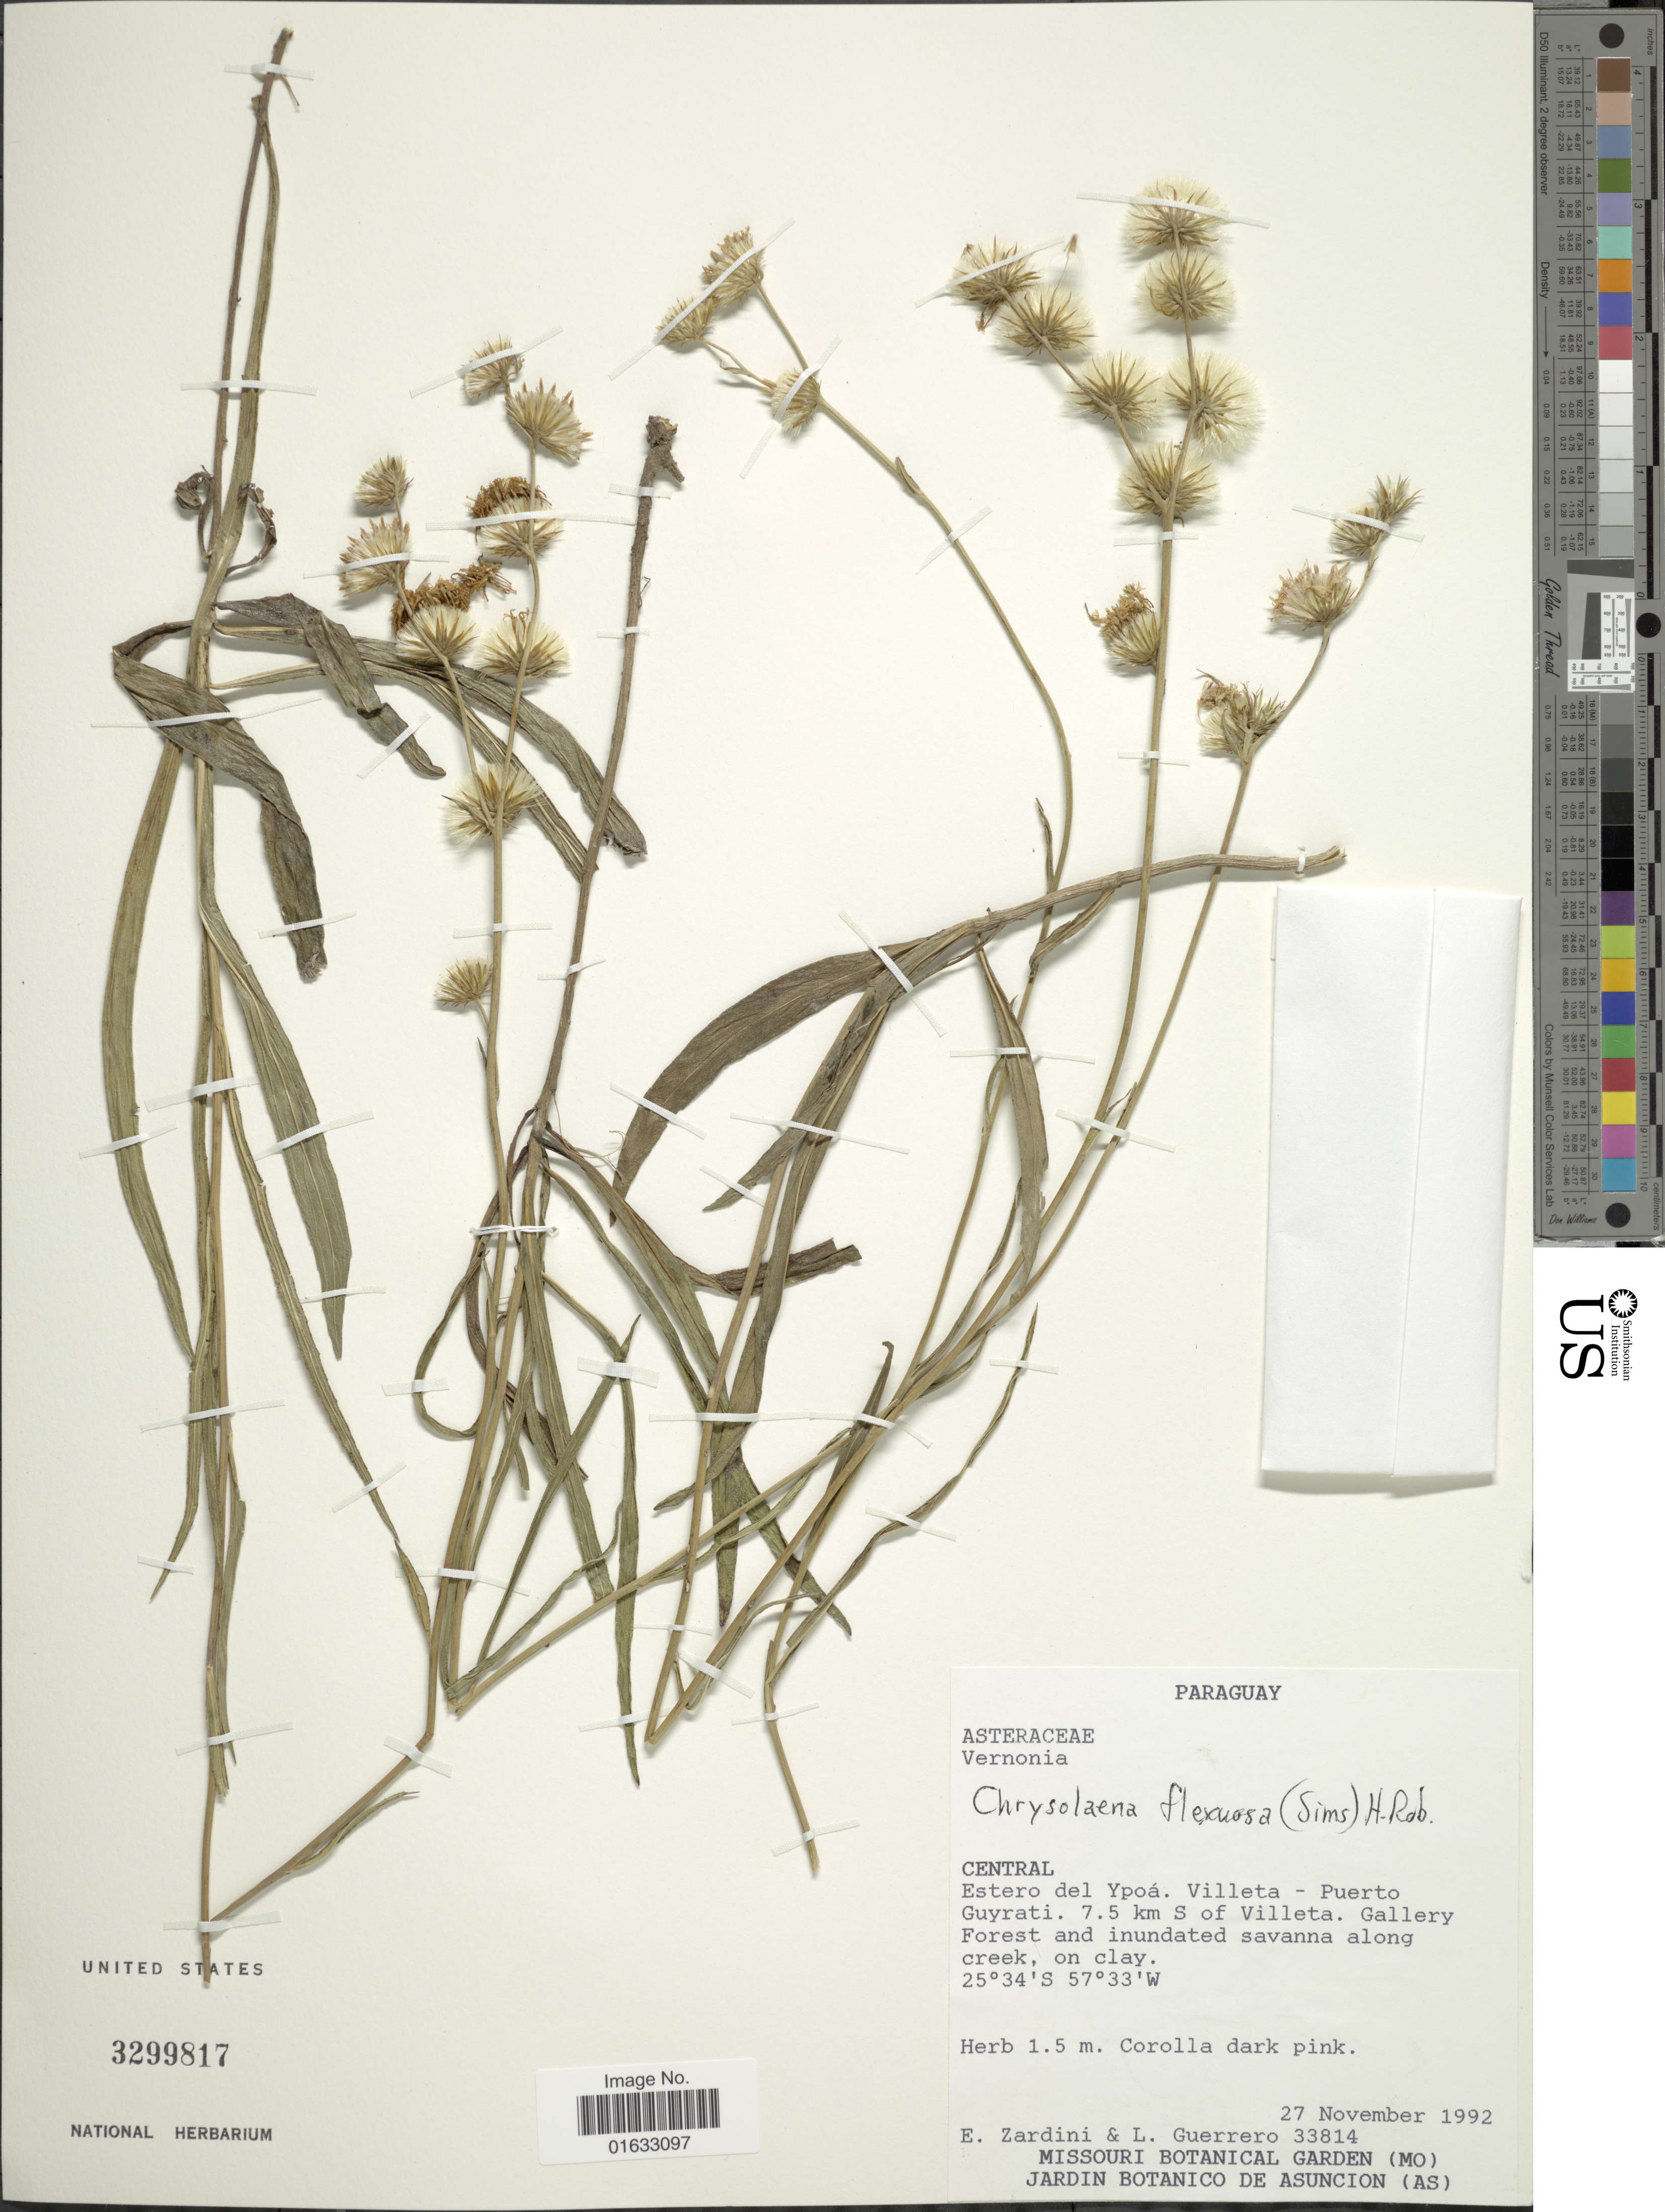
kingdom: Plantae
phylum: Tracheophyta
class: Magnoliopsida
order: Asterales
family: Asteraceae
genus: Chrysolaena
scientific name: Chrysolaena flexuosa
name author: (Sims) H. Rob.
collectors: E. M. Zardini & L. Guerrero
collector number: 33814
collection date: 1992-11-27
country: Paraguay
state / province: Central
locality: Paraguay, Central, Estero del Ypoá. Villeta - Puerto Guyrati. 7.5 km S of Villeta. Gallery Forest and inundated savanna along creek.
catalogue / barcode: US 3299817